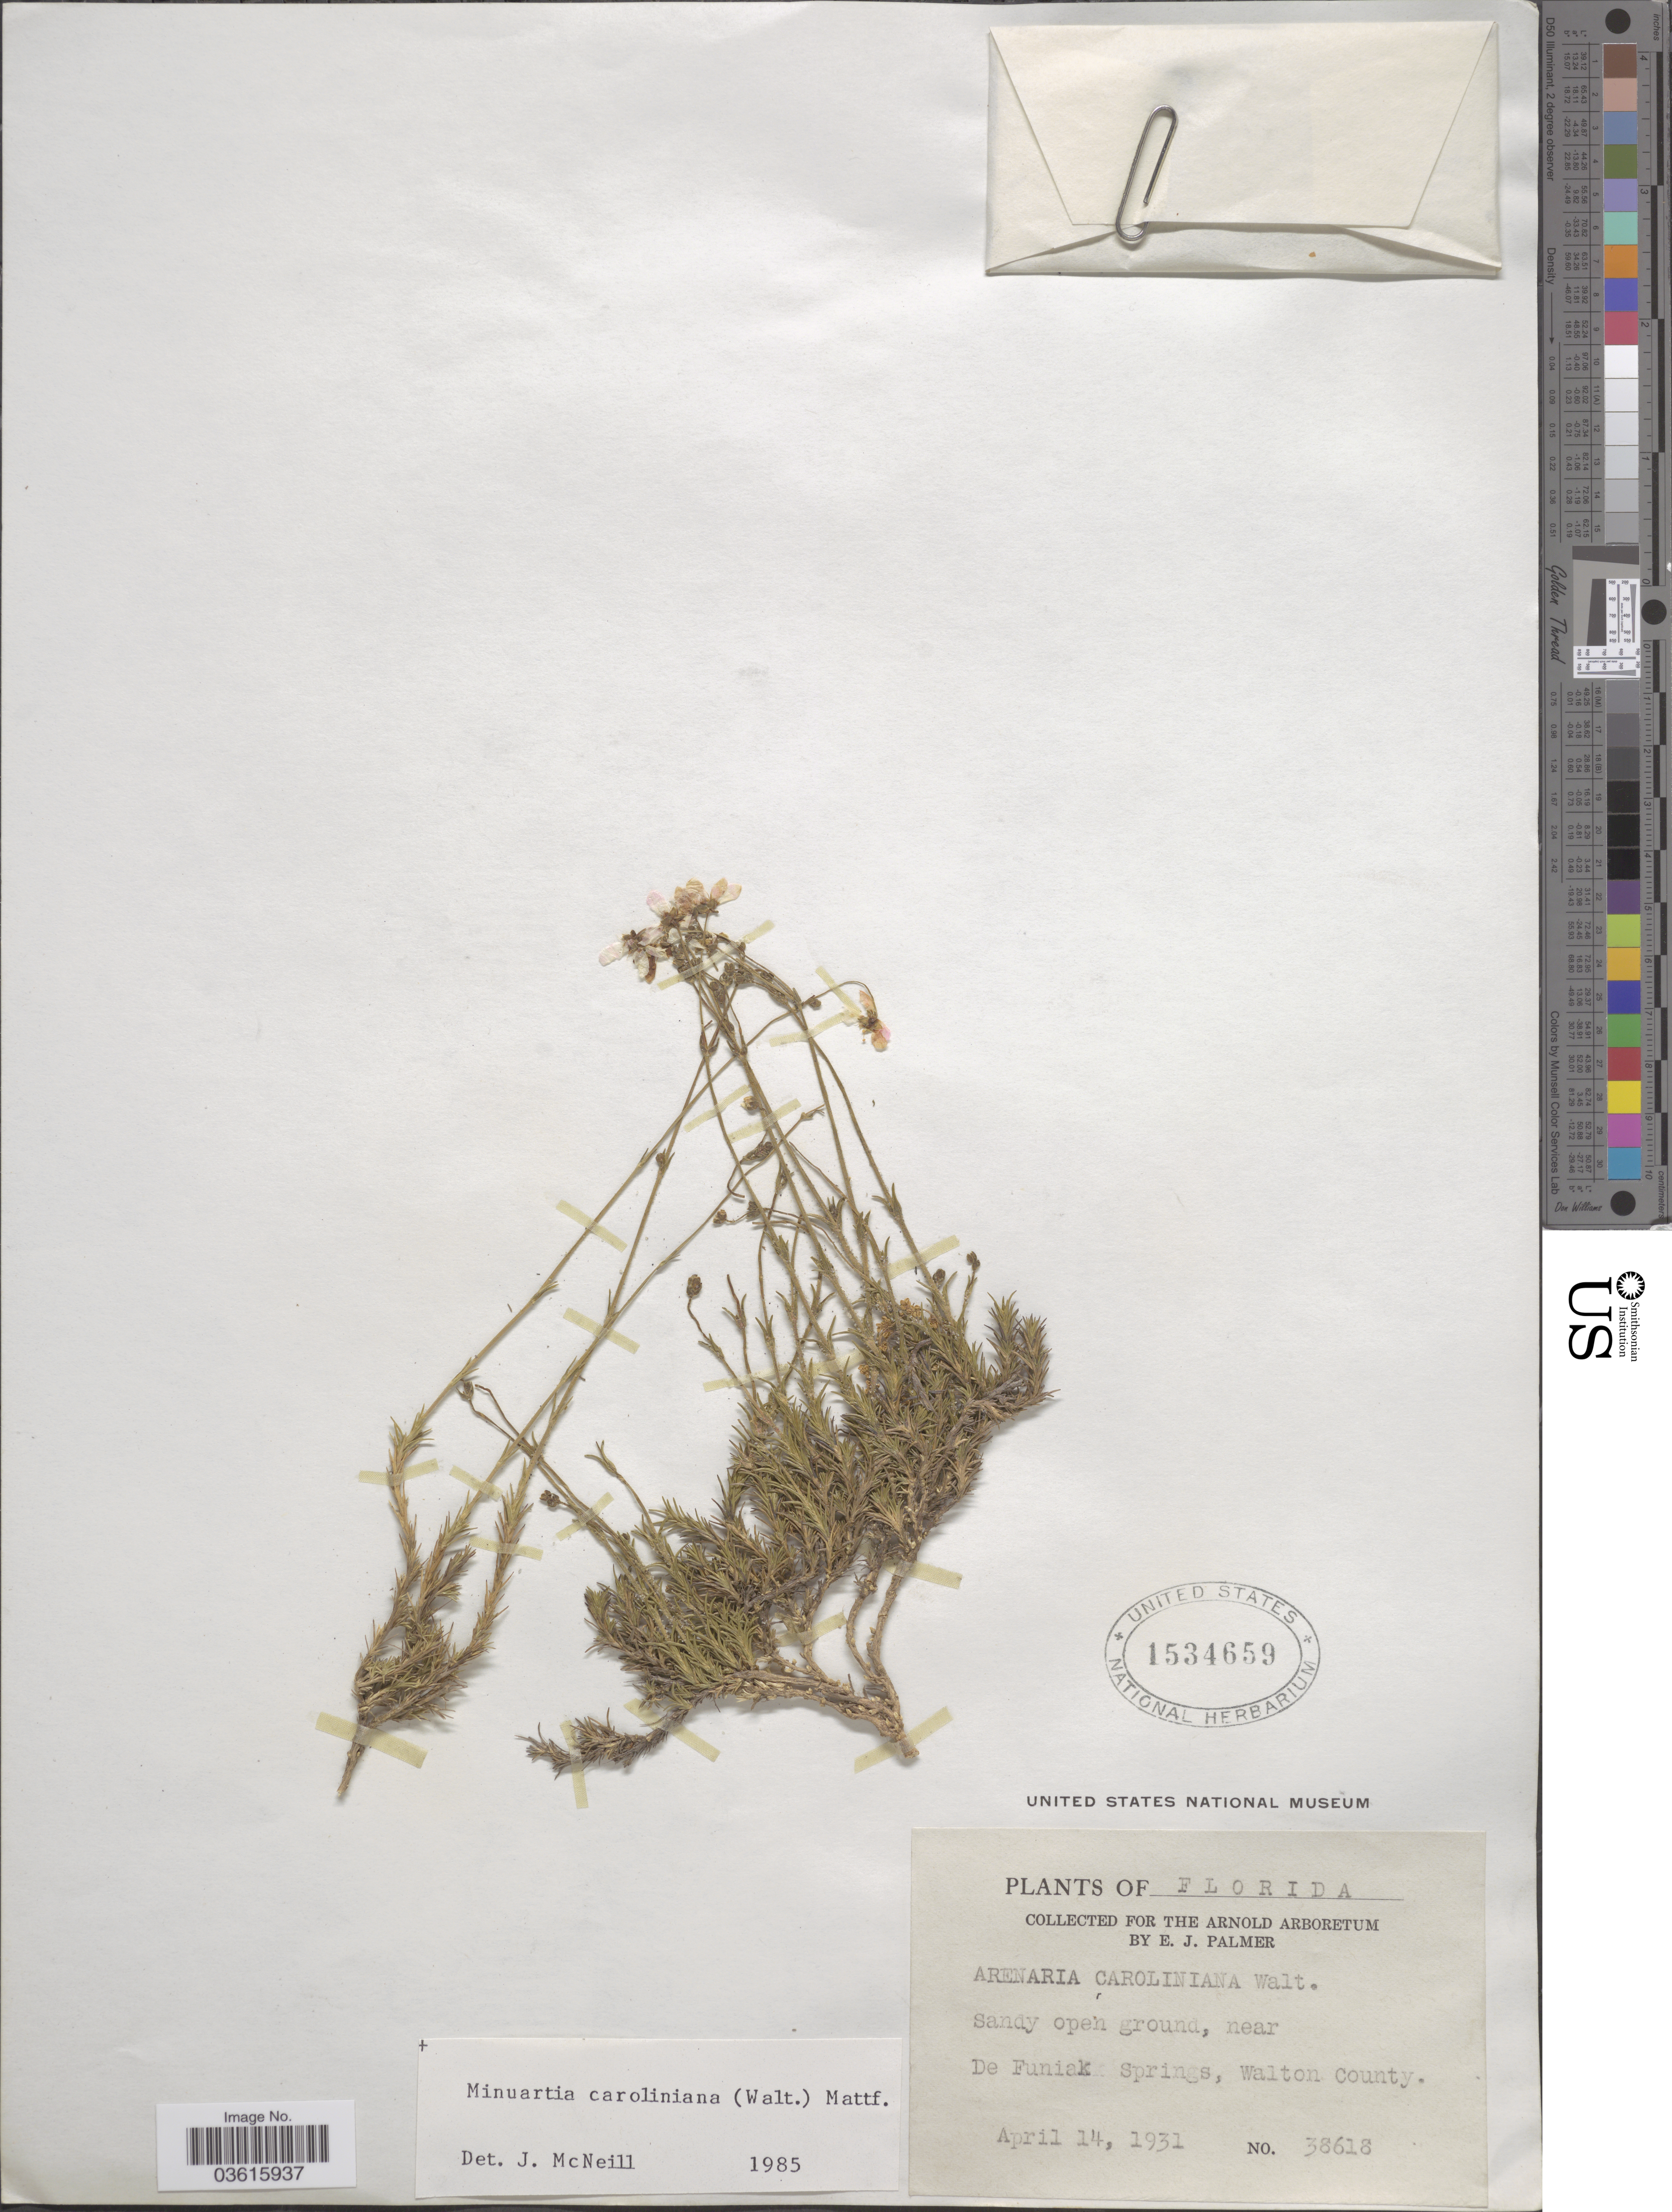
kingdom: Plantae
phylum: Tracheophyta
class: Magnoliopsida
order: Caryophyllales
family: Caryophyllaceae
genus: Minuartia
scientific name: Minuartia caroliniana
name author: (Walter) Mattf.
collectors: E. J. Palmer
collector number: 38618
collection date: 1931-04-14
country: United States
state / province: Florida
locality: Sandy open ground, near De Funiak Springs, Walton County.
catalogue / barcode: US 1534659